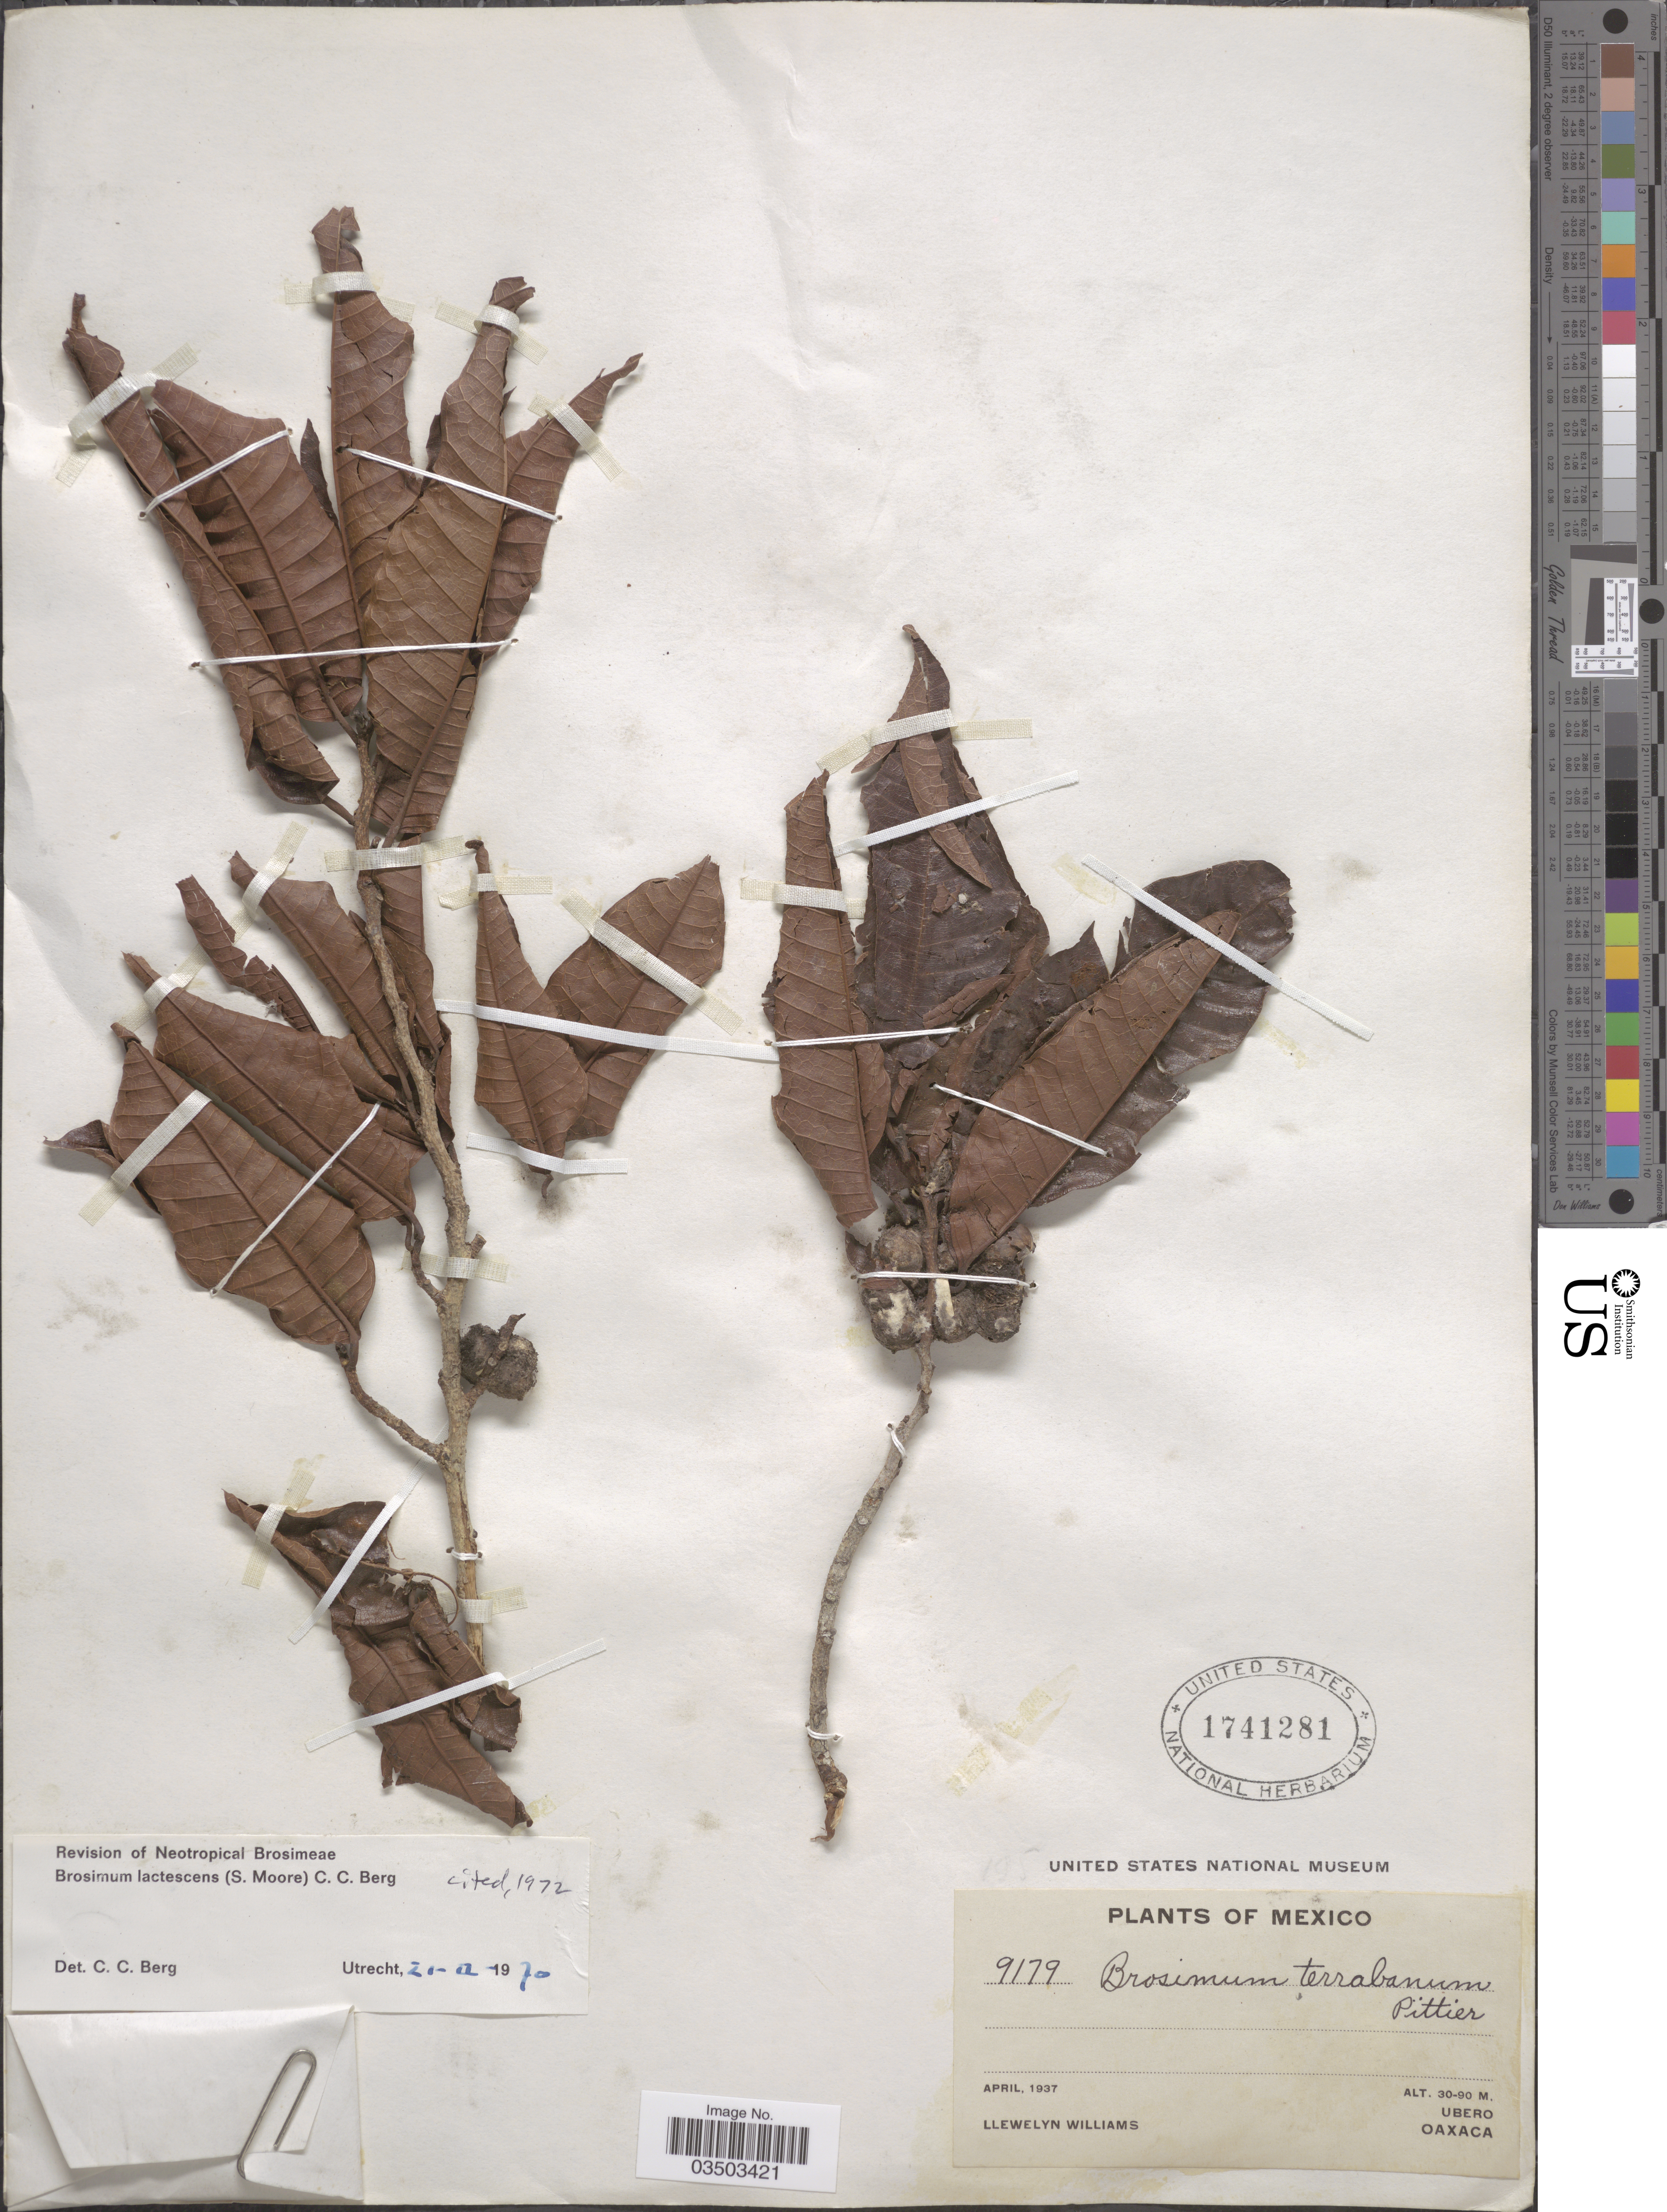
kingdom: Plantae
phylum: Tracheophyta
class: Magnoliopsida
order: Rosales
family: Moraceae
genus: Brosimum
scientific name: Brosimum lactescens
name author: (S. Moore) C.C. Berg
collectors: Ll. Williams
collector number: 9179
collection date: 1937-04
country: Mexico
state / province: Oaxaca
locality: Ubero.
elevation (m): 30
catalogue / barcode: US 1741281